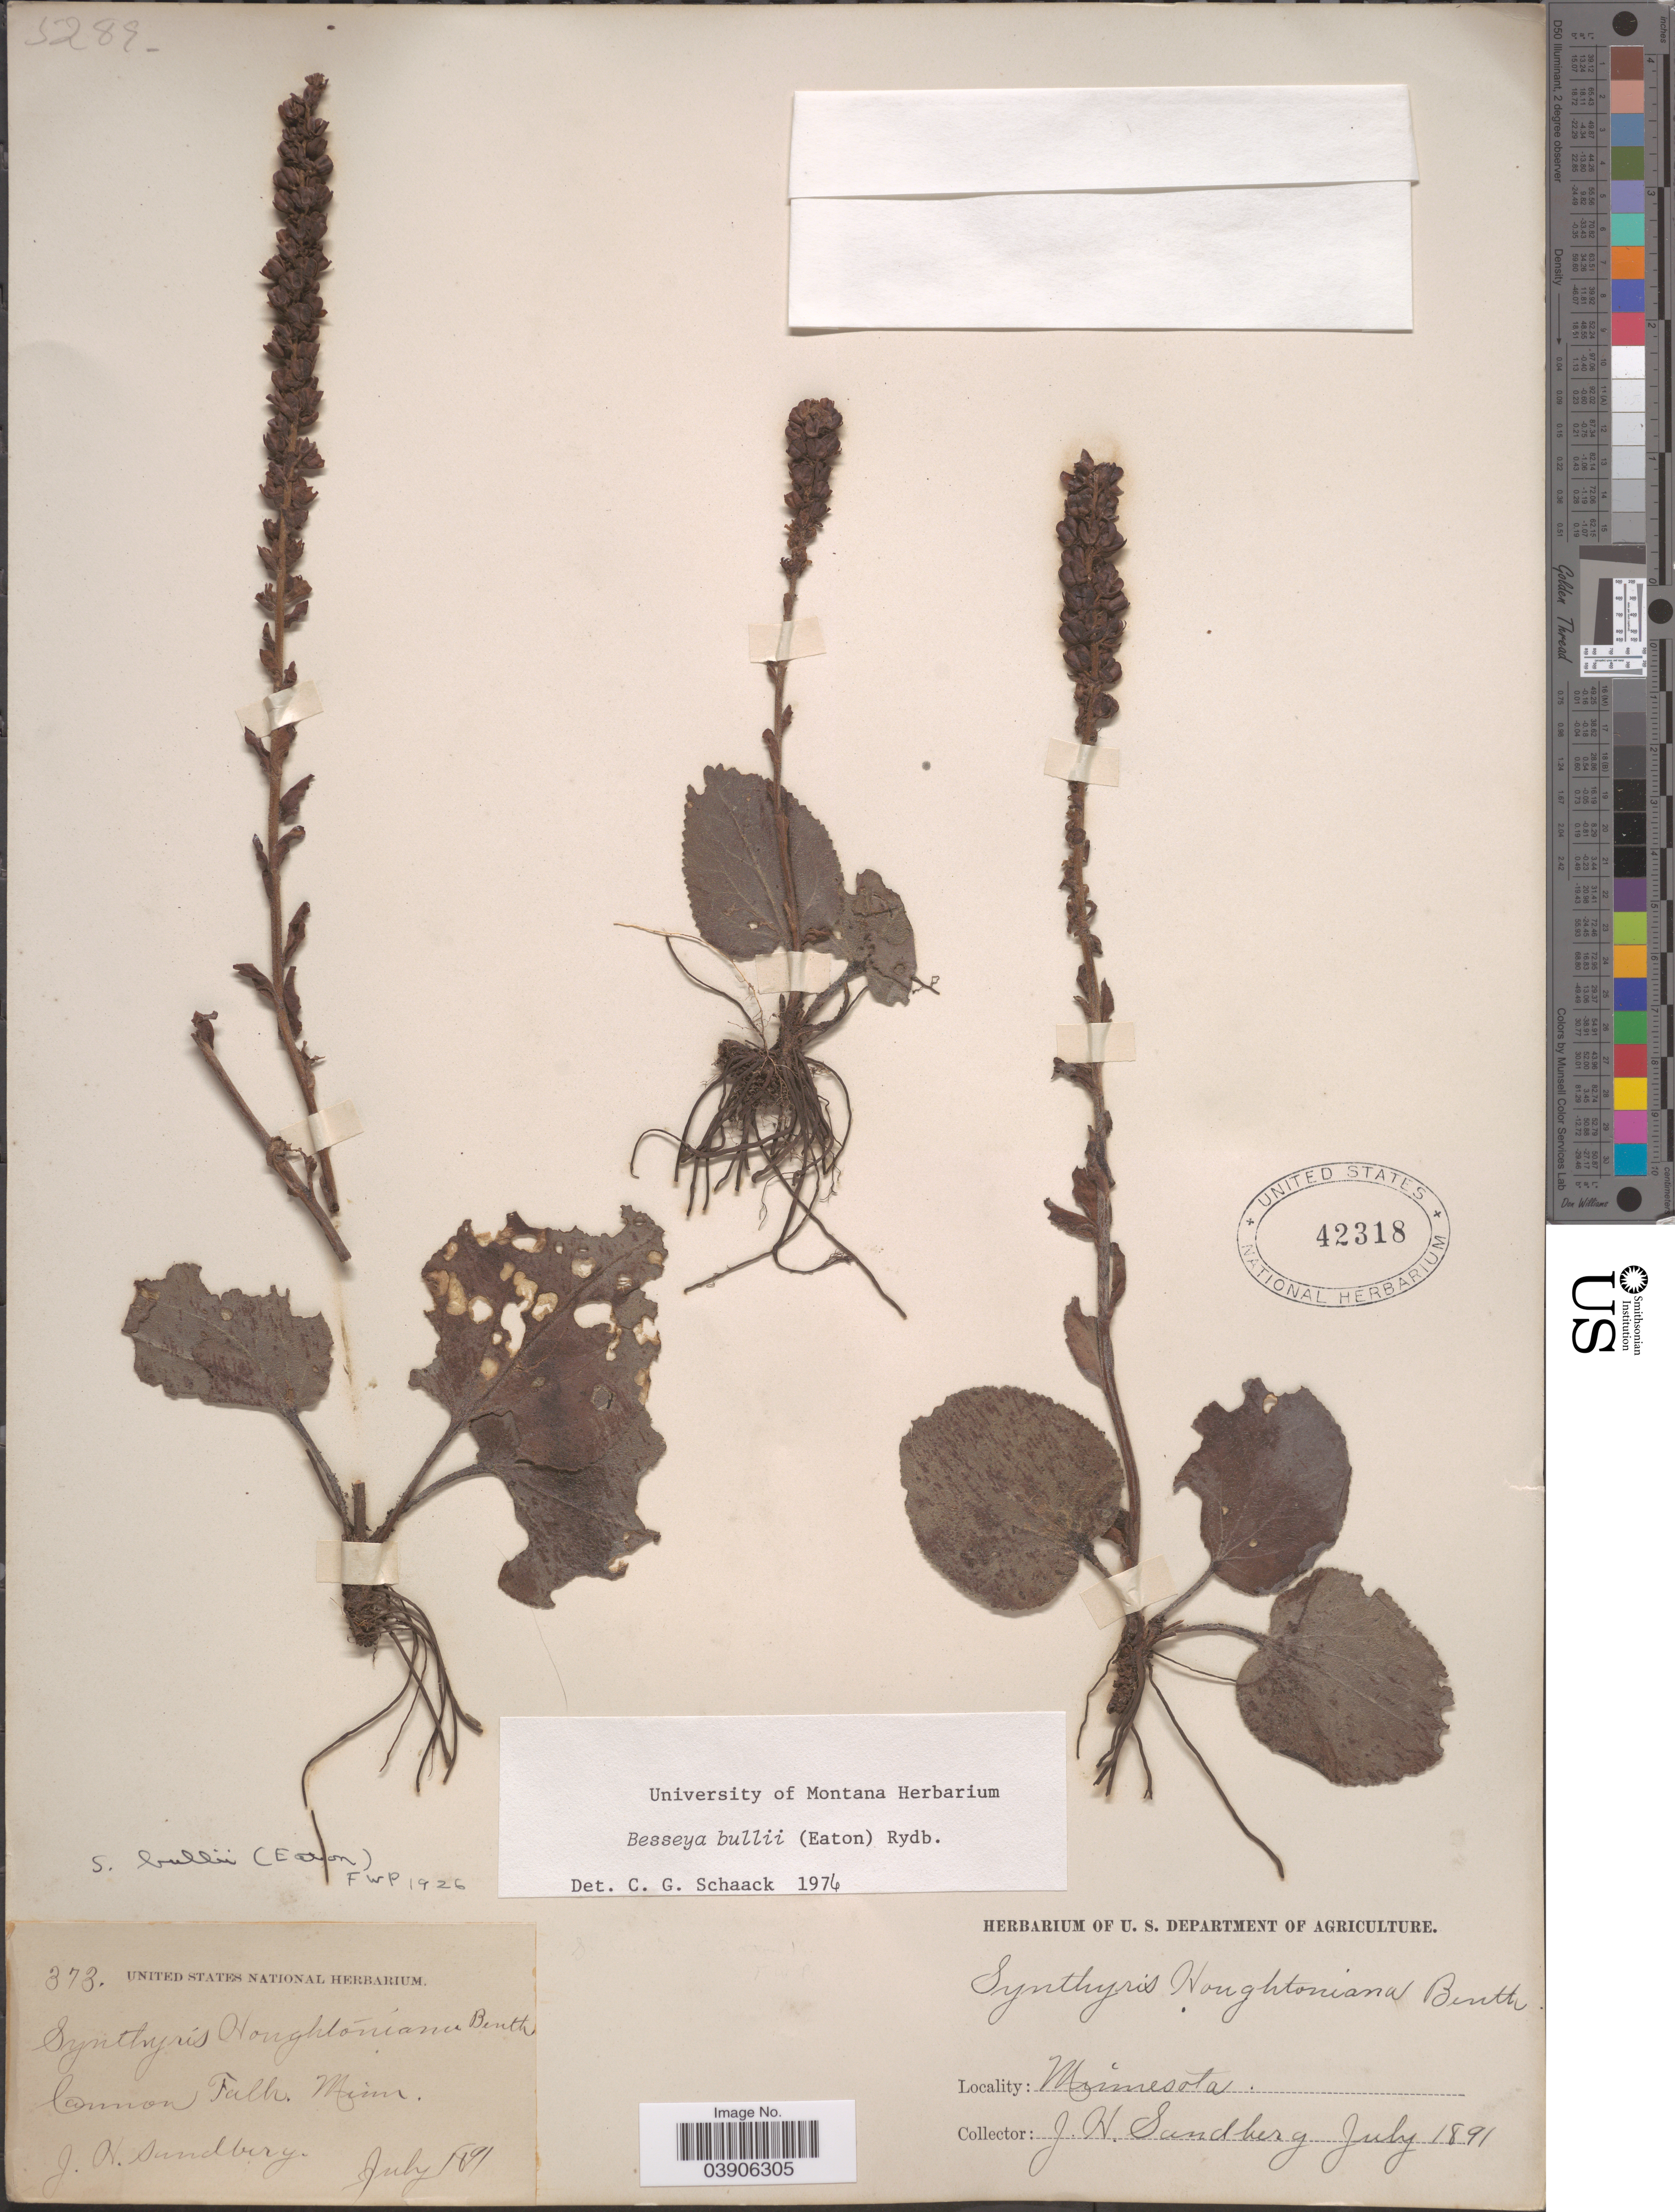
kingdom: Plantae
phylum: Tracheophyta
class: Magnoliopsida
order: Lamiales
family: Plantaginaceae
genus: Synthyris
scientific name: Synthyris bullii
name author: (Eaton) A. Heller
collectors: J. H. Sandberg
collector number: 373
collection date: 1891-07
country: United States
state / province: Minnesota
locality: Cannon Falls.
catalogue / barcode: US 42318